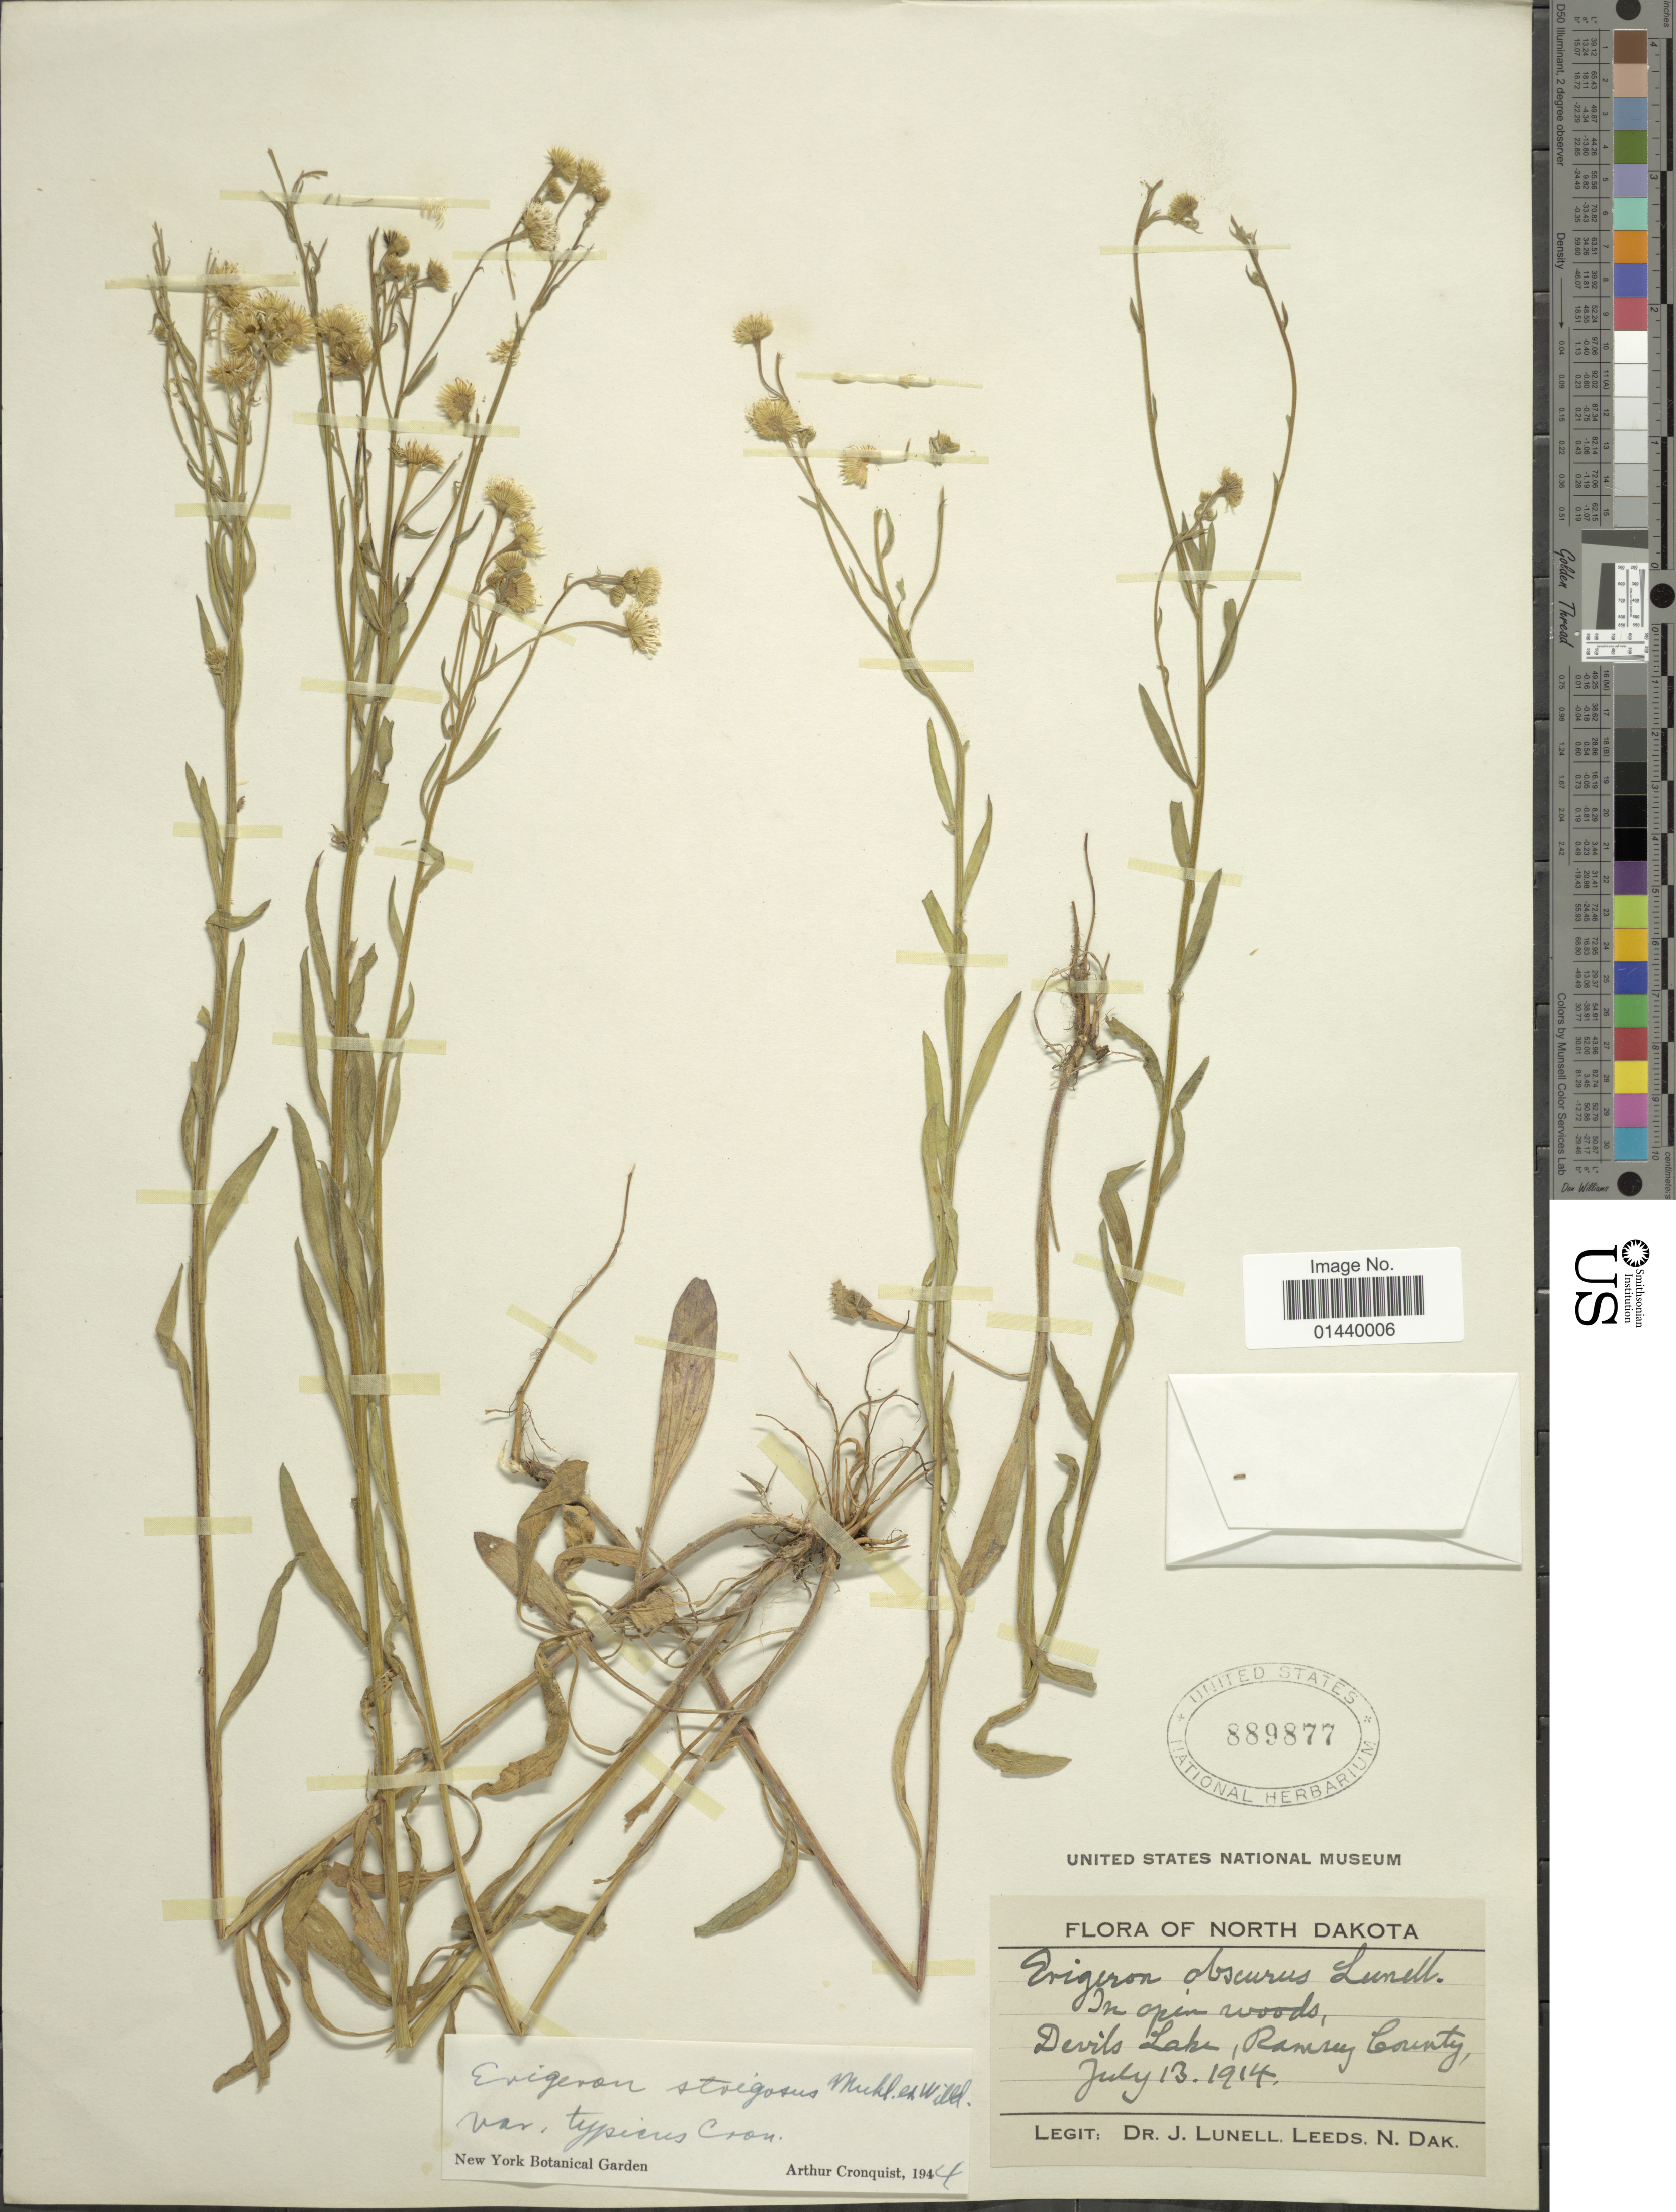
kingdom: Plantae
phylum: Tracheophyta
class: Magnoliopsida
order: Asterales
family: Asteraceae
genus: Erigeron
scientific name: Erigeron strigosus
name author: Muhl. ex Willd.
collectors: J. Lunell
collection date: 1914-07-13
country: United States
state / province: North Dakota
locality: Devils Lake, Ramsey County.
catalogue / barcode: US 889877